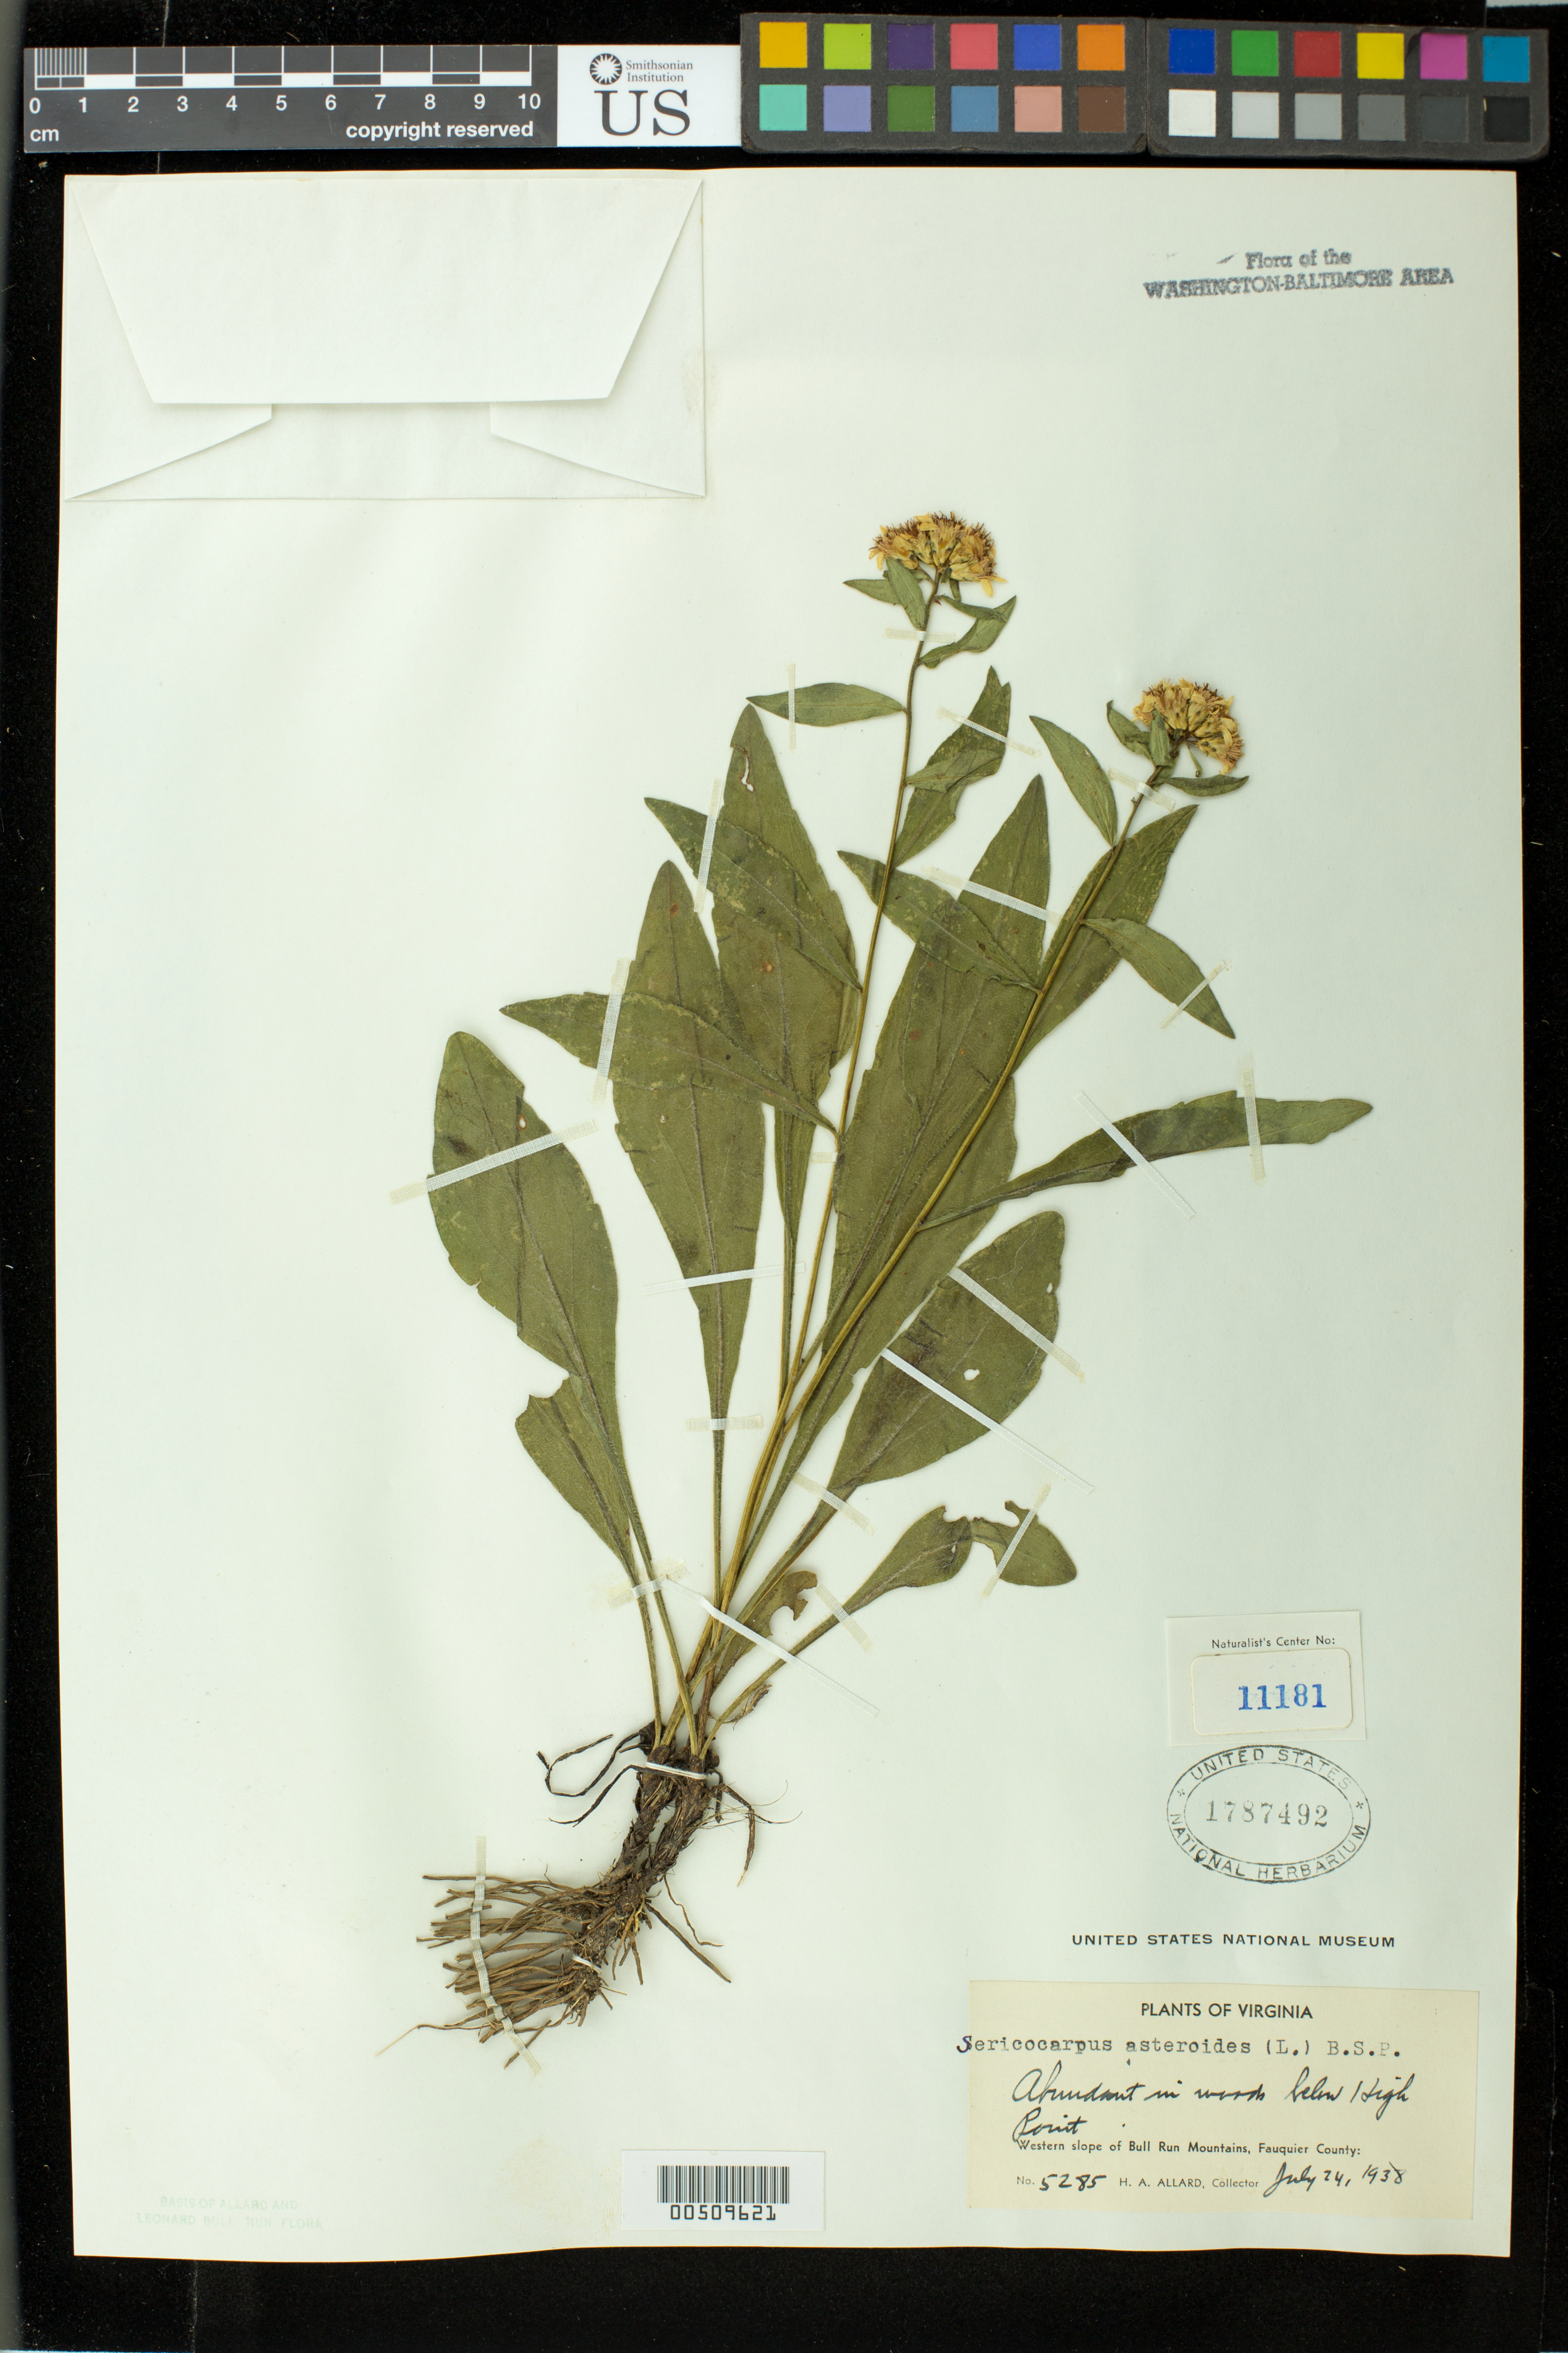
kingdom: Plantae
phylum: Tracheophyta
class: Magnoliopsida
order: Asterales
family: Asteraceae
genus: Sericocarpus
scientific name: Sericocarpus asteroides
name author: (L.) Britton, Stearns & Poggenb.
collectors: H. A. Allard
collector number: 5285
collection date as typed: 24 Jul 1938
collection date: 1938-07-24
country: United States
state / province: Virginia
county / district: Fauquier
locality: Bull Run Mts., below High Point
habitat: woods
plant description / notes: Specimens returned from Naturalist Center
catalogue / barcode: US 1787492